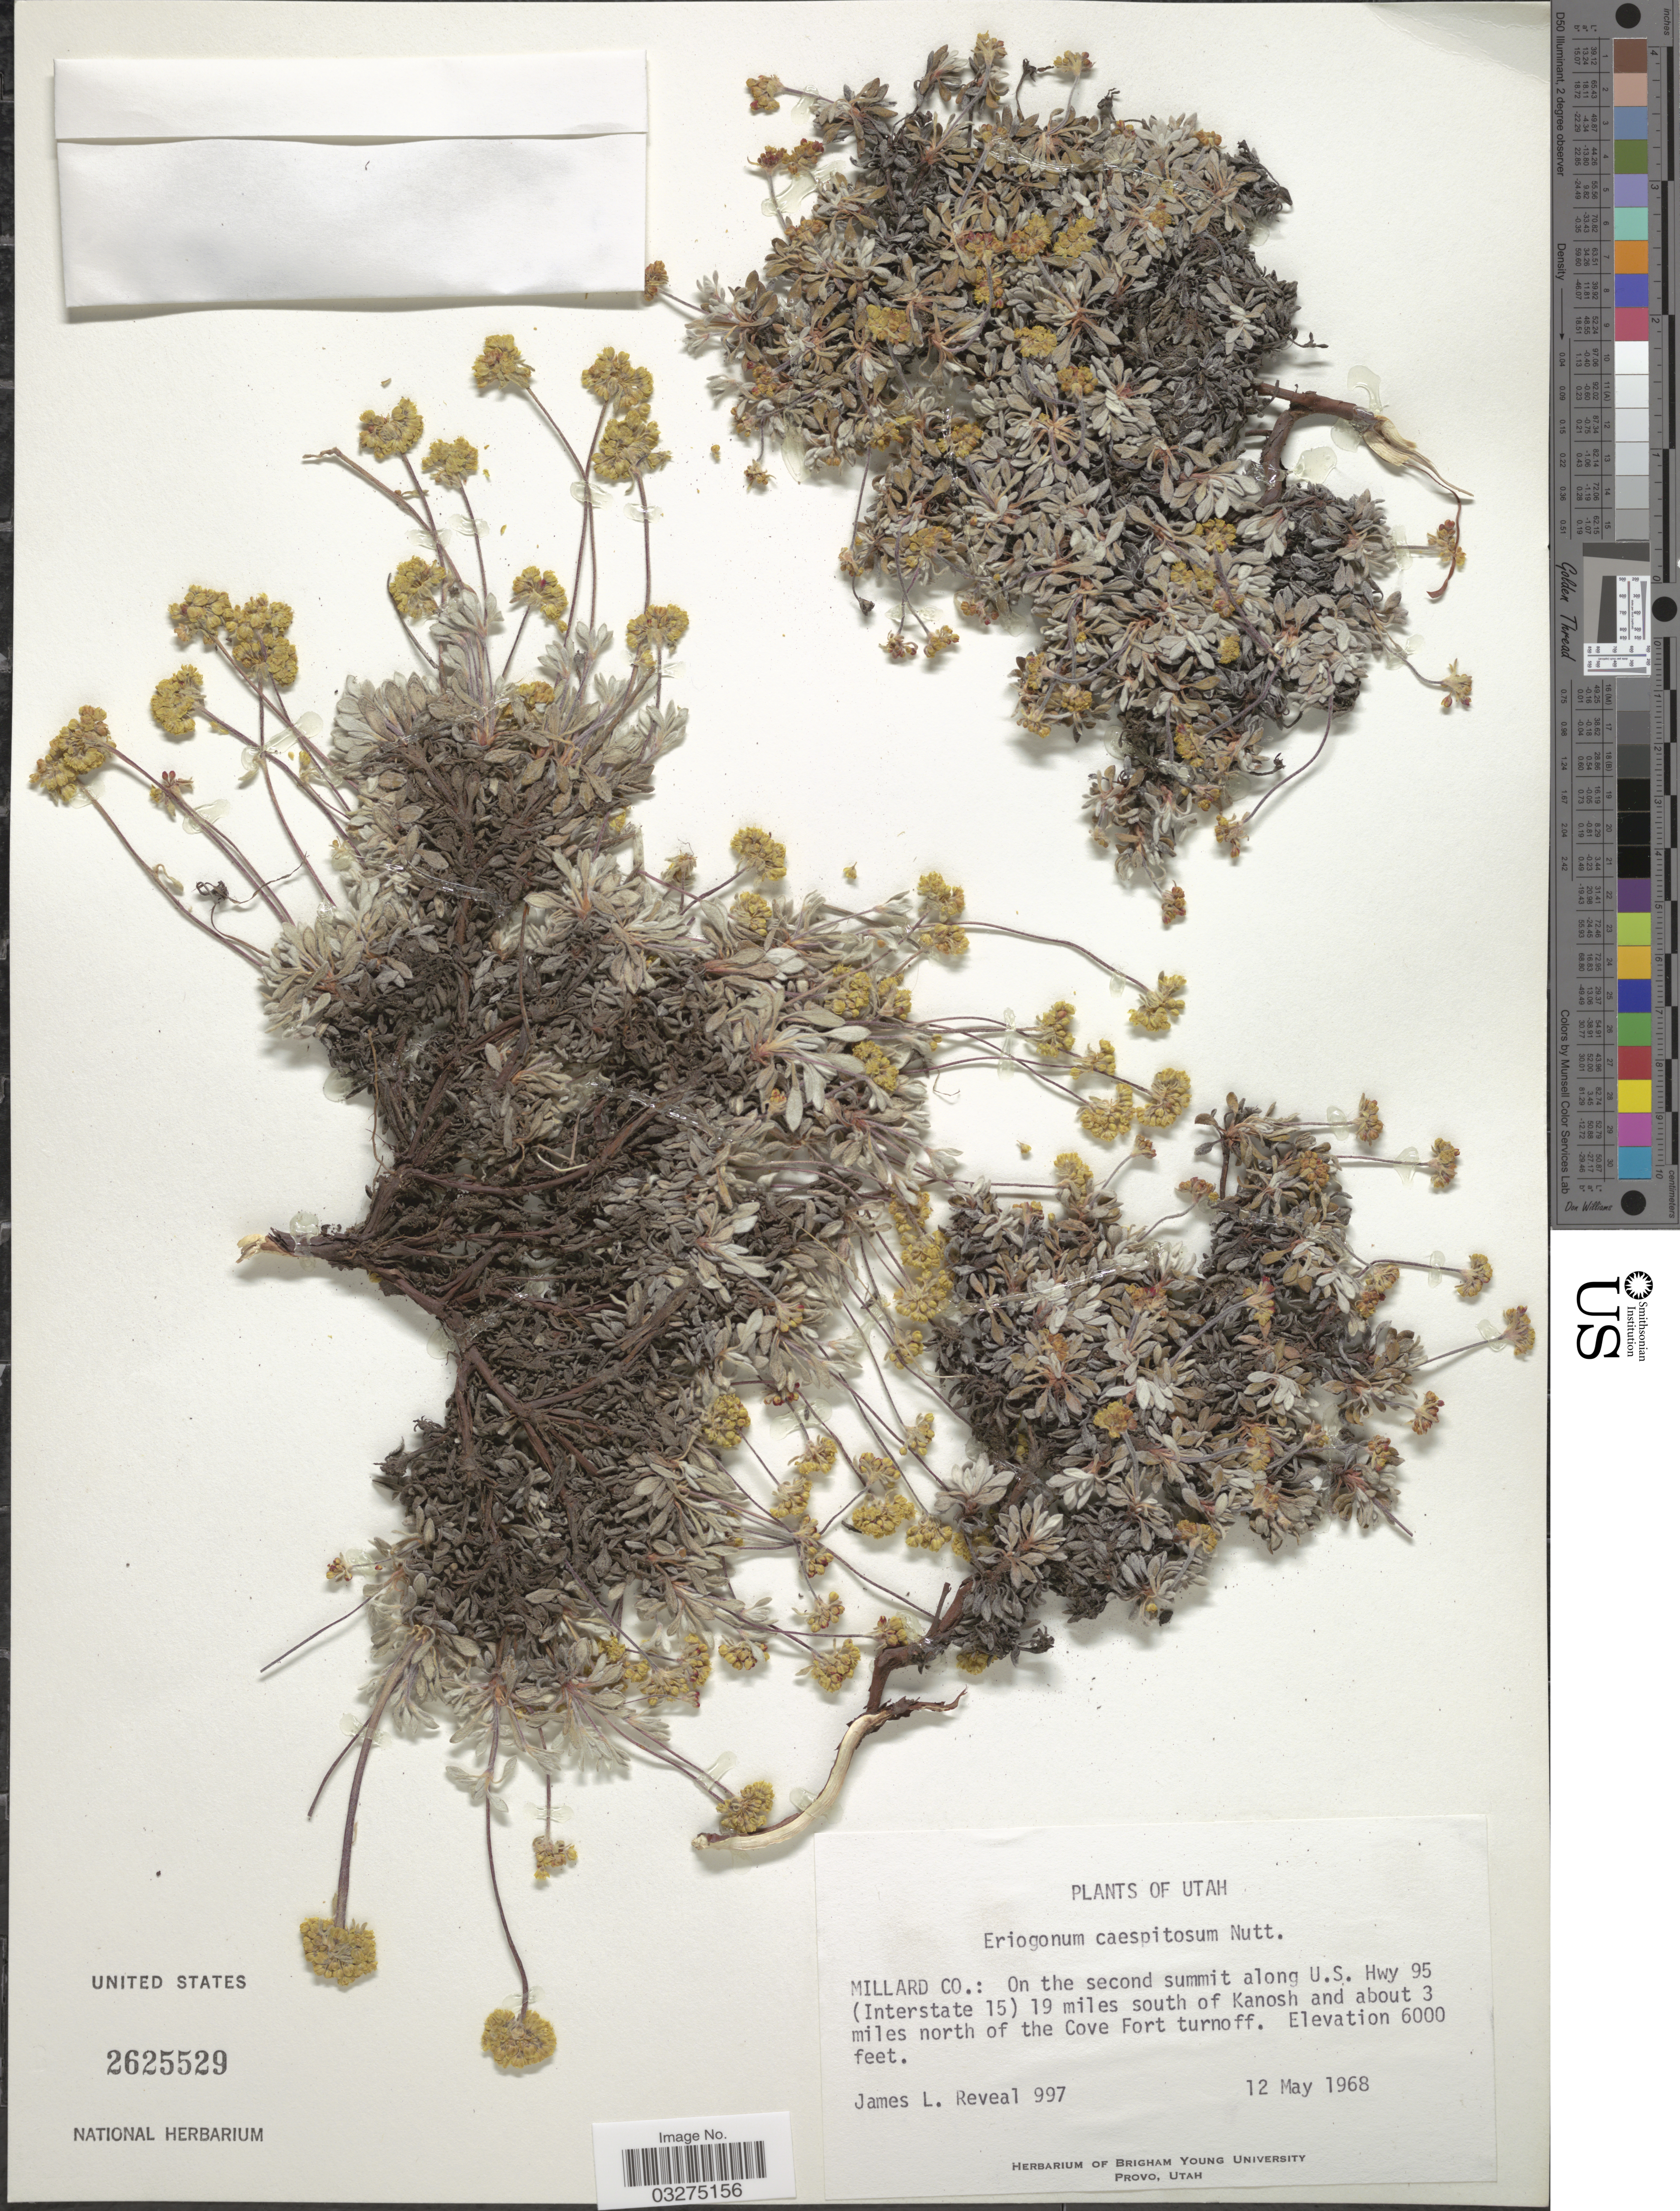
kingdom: Plantae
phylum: Tracheophyta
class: Magnoliopsida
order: Caryophyllales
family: Polygonaceae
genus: Eriogonum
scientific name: Eriogonum caespitosum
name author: Nutt.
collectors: J. L. Reveal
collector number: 997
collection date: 1968-05-12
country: United States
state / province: Utah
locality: Millard Co.: On the second summit along U.S. Hwy 95 (Interstate 15) 19 miles south of Kanosh and about 3 miles north of the Cove Fort turnoff.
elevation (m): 1829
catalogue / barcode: US 2625529